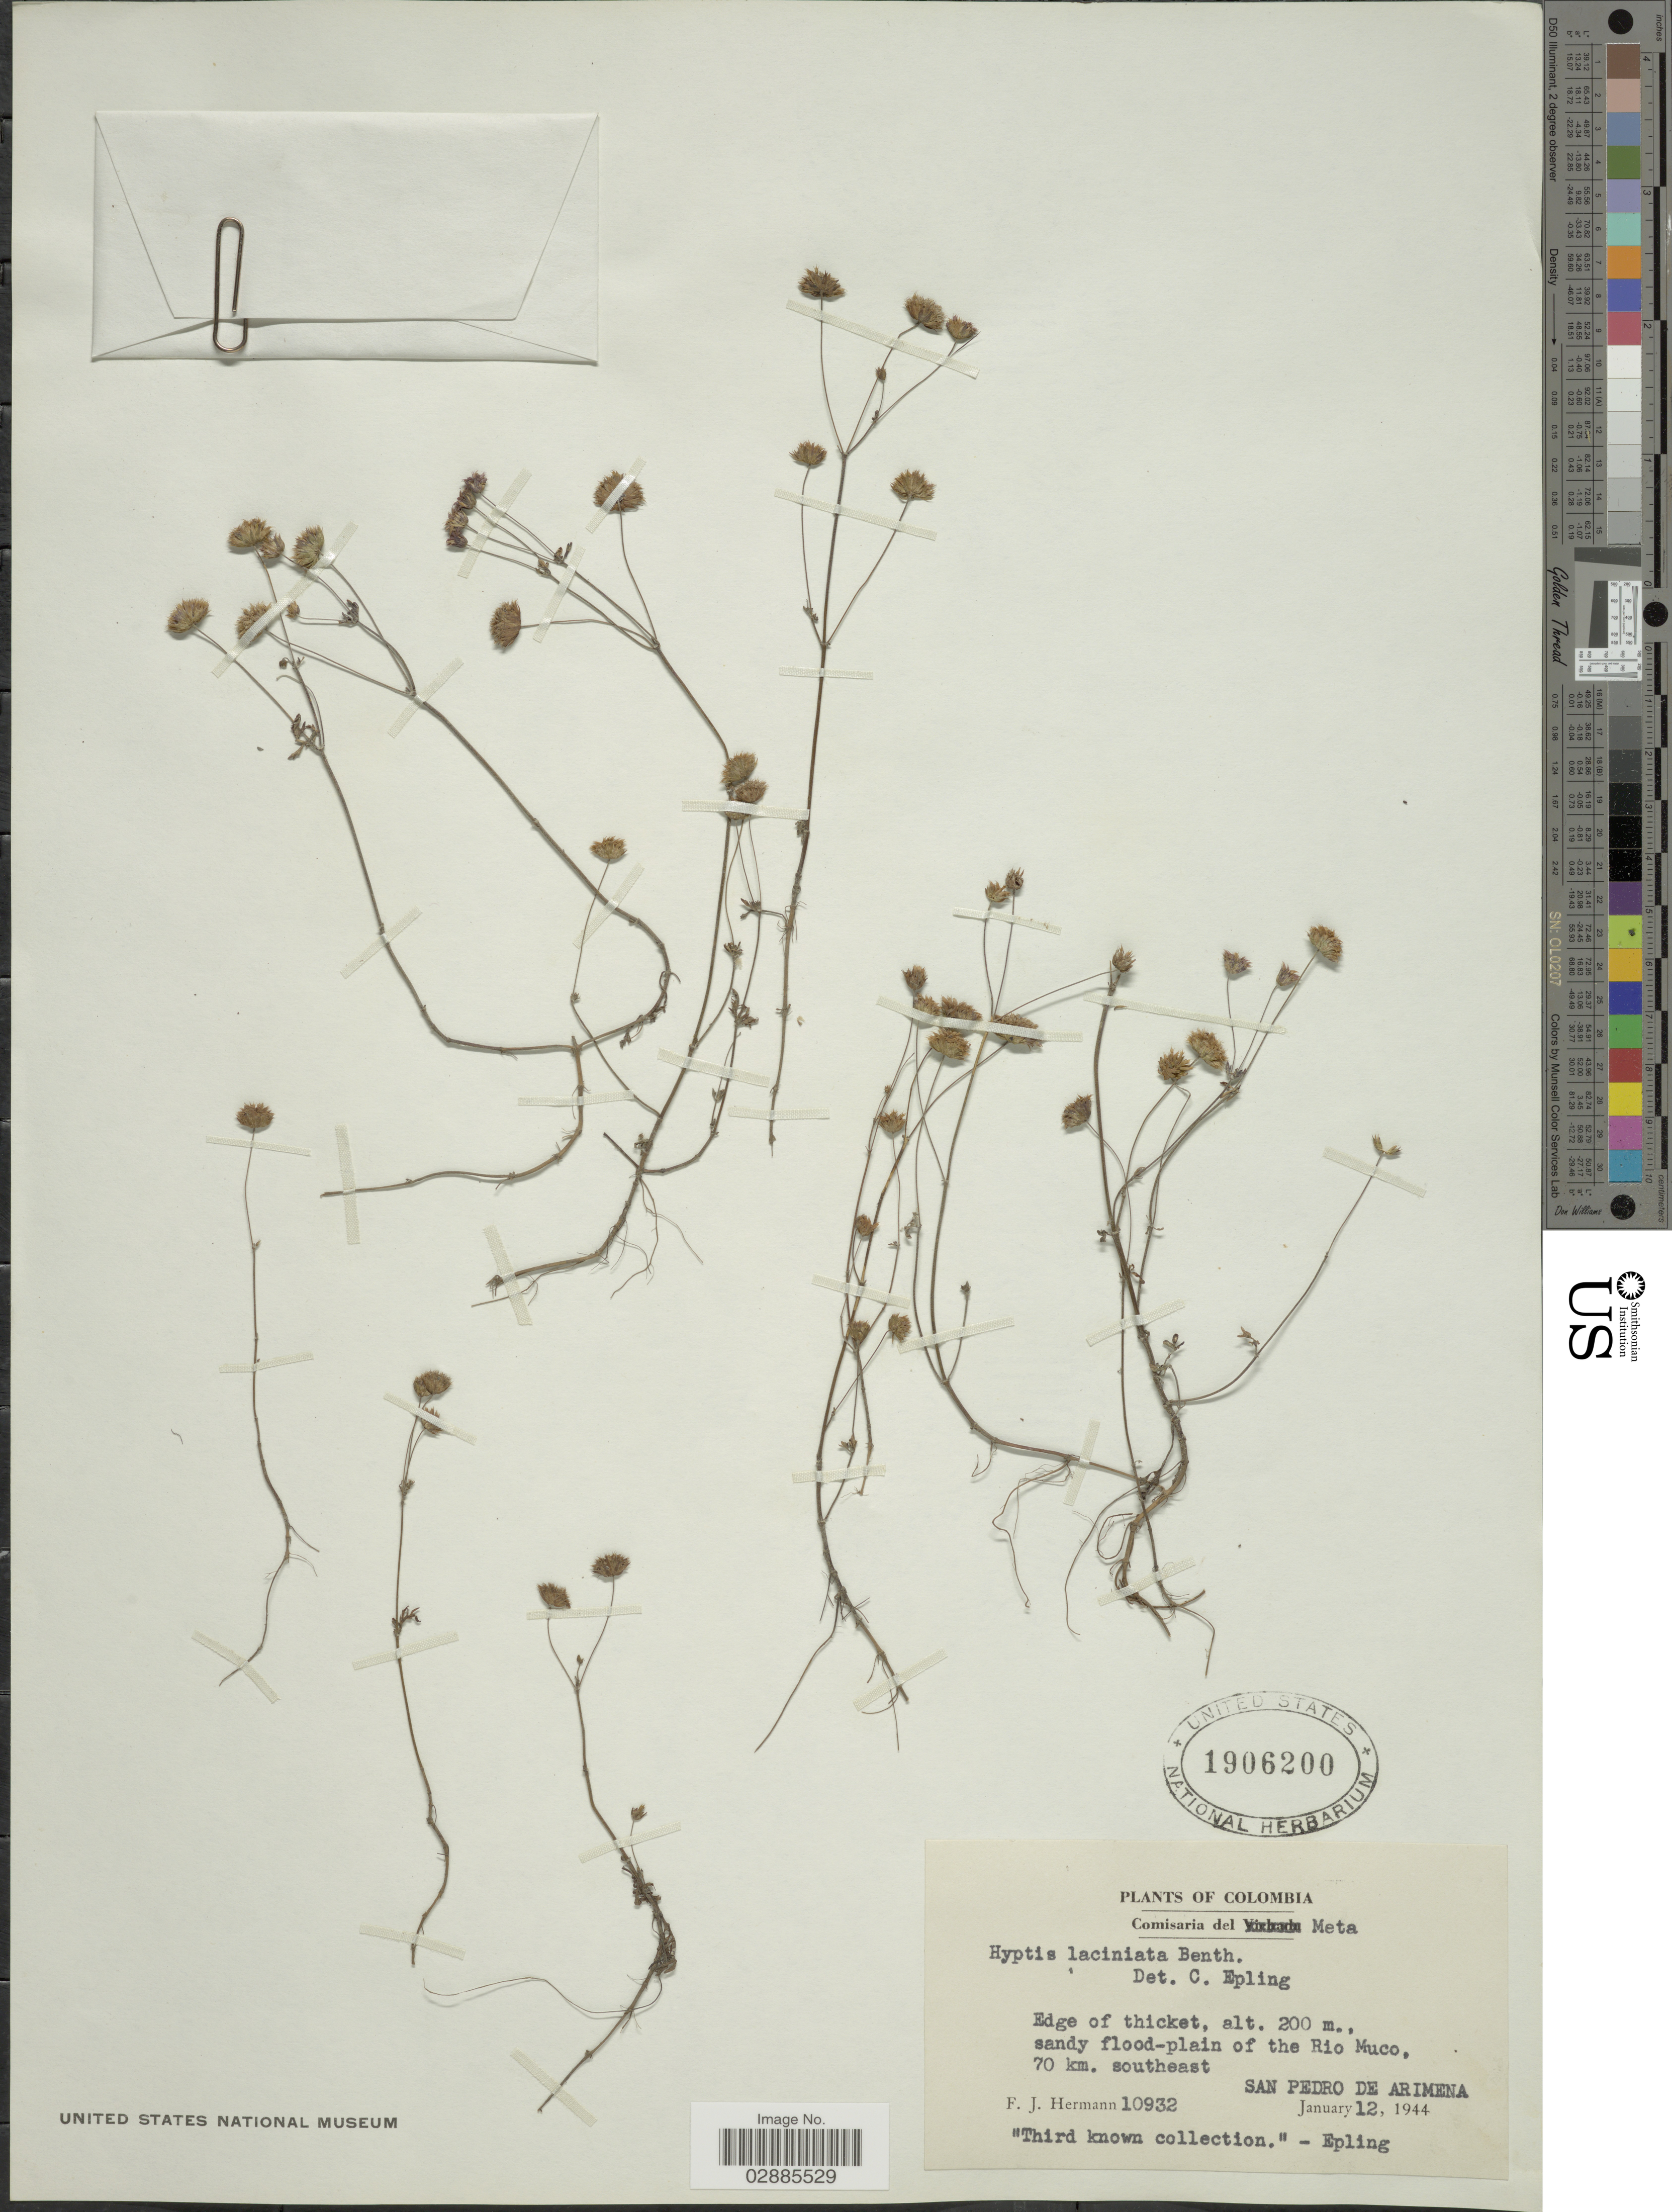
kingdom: Plantae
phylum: Tracheophyta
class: Magnoliopsida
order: Lamiales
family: Lamiaceae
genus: Hyptis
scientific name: Hyptis laciniata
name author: Benth.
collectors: F. J. Hermann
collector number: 10932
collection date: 1944-01-12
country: Colombia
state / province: Meta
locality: Comisaria del Meta. Flood-plain of the Rio Muco, 70 km. southeast San Pedro de Arimena.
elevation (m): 200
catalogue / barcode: US 1906200